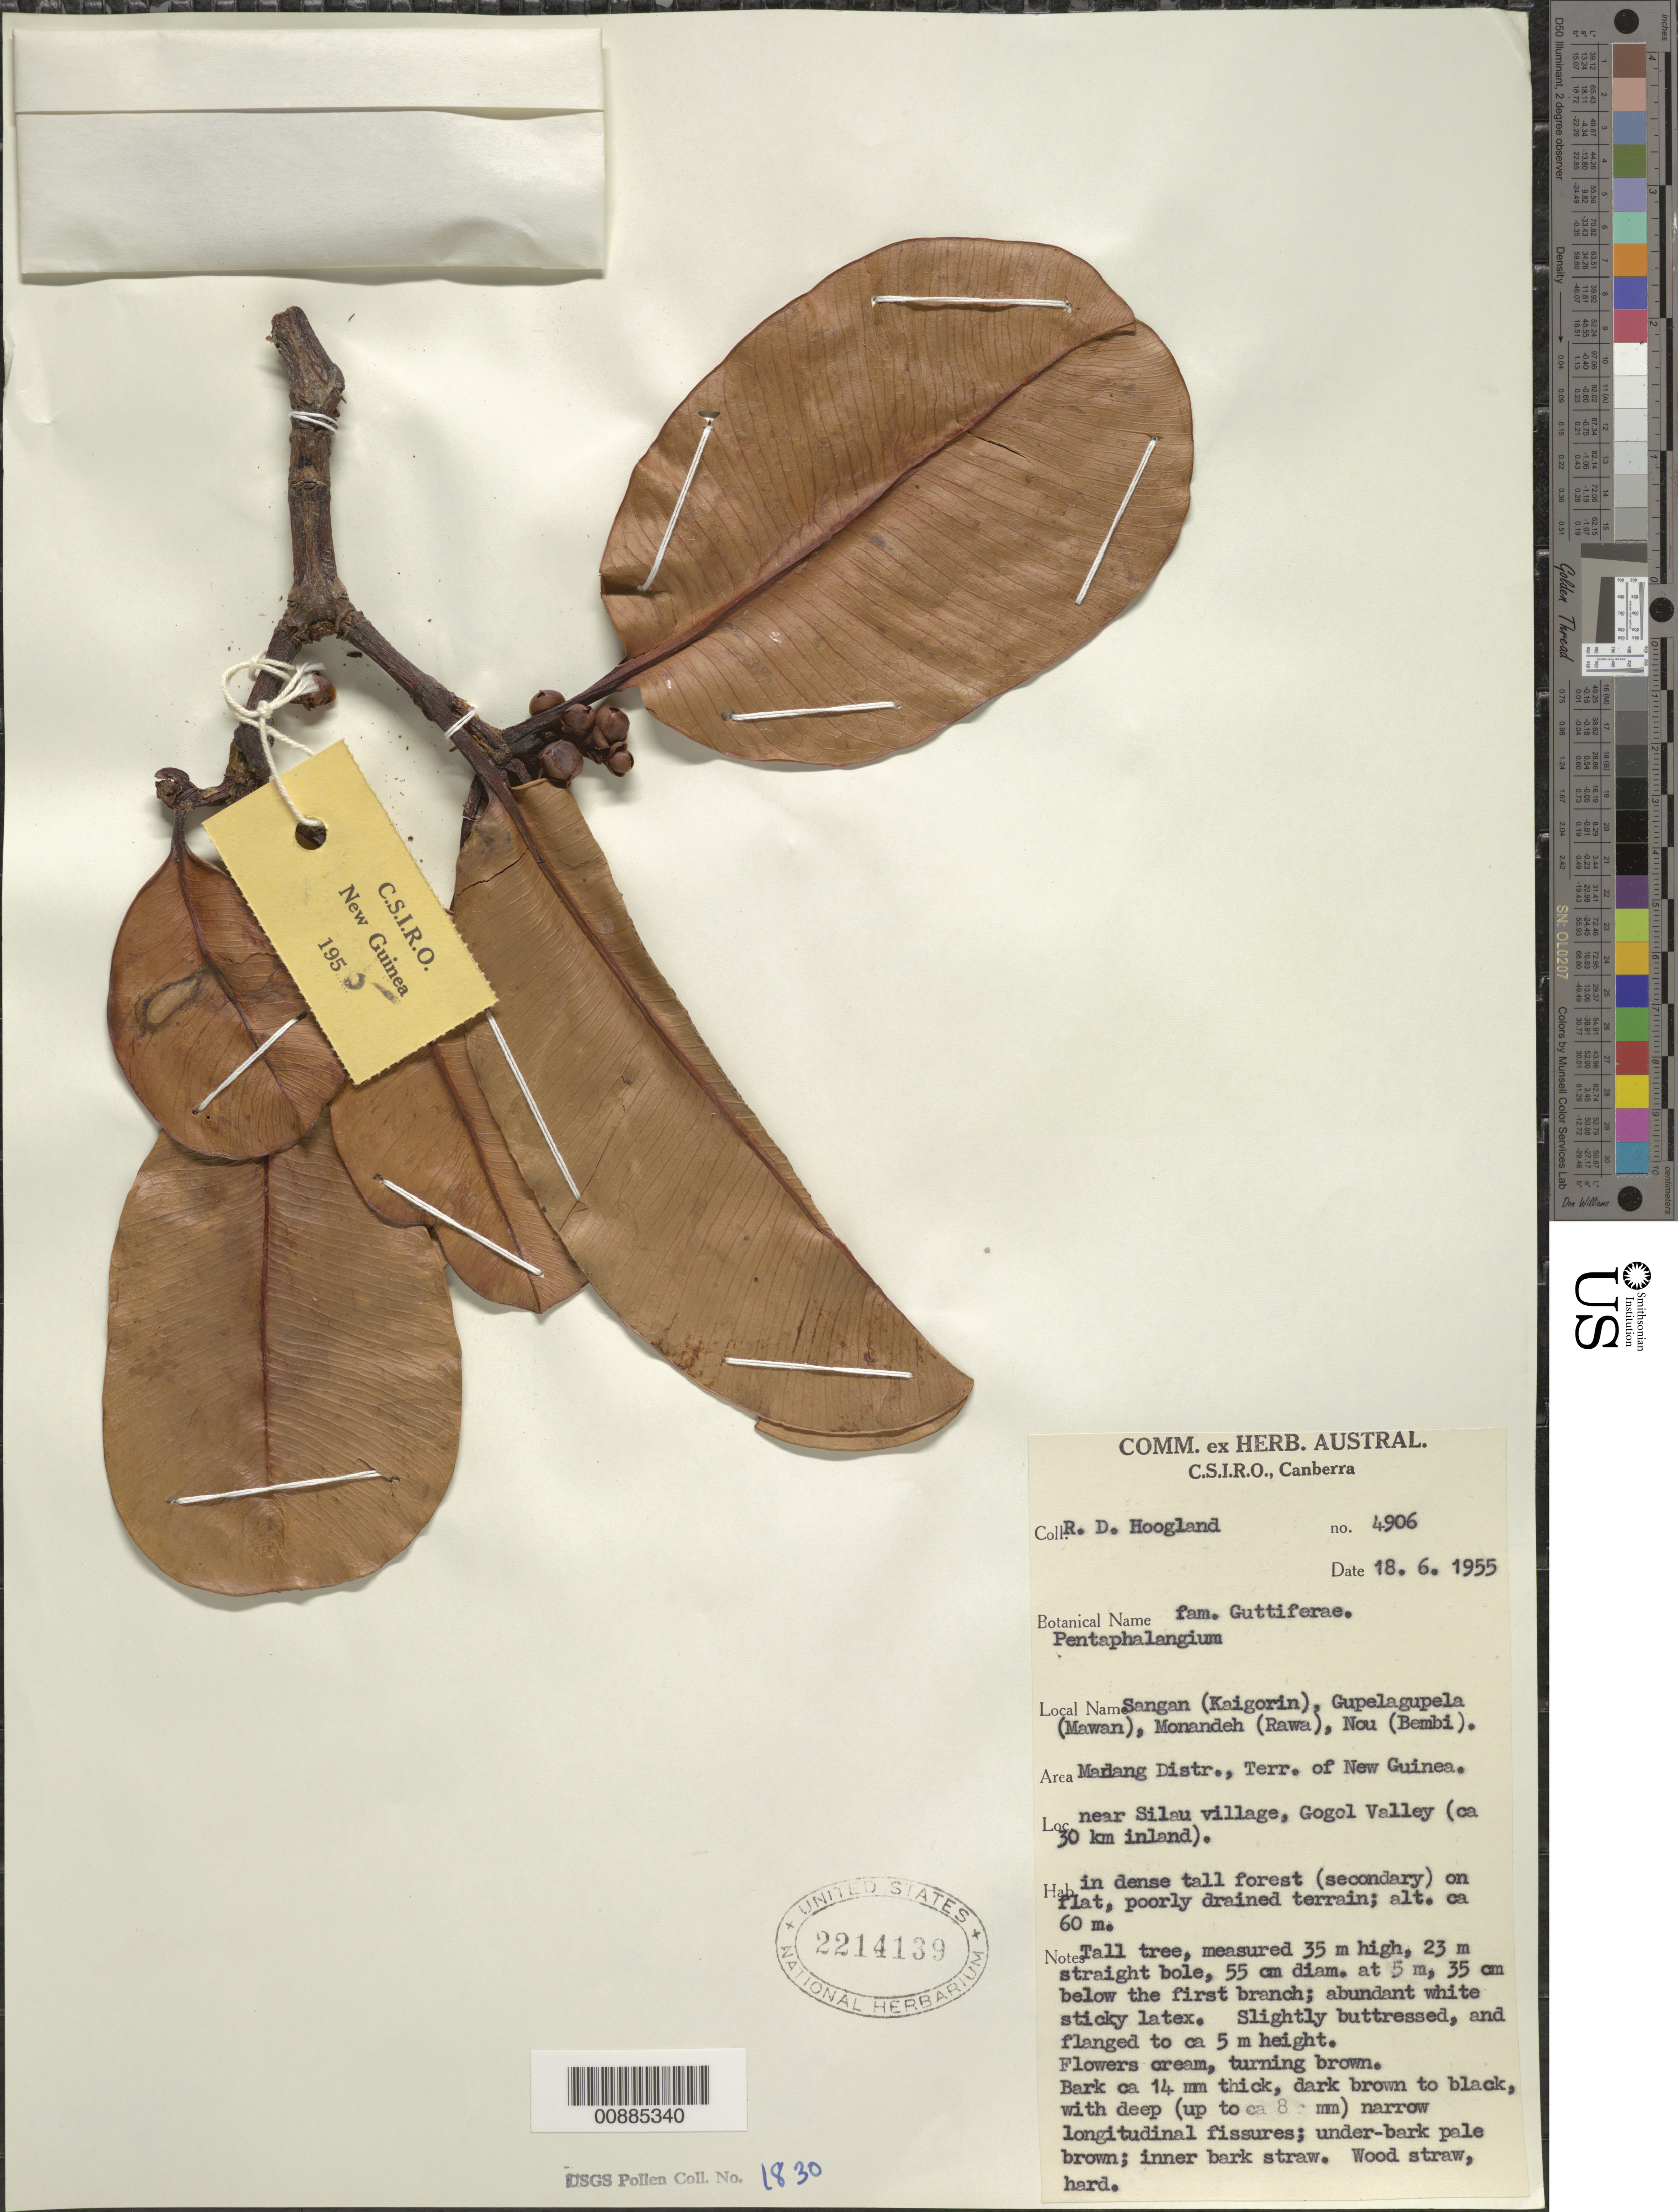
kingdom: Plantae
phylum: Tracheophyta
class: Magnoliopsida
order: Malpighiales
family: Clusiaceae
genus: Garcinia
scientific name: Garcinia latissima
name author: Miq.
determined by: Stevens, P. F.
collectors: R. D. Hoogland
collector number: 4906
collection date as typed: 18 Jun 1955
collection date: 1955-06-18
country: Papua New Guinea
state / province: Madang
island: New Guinea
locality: near Silau village, Gogol Valley (ca 30 km inland)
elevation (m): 60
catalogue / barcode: US 2214139